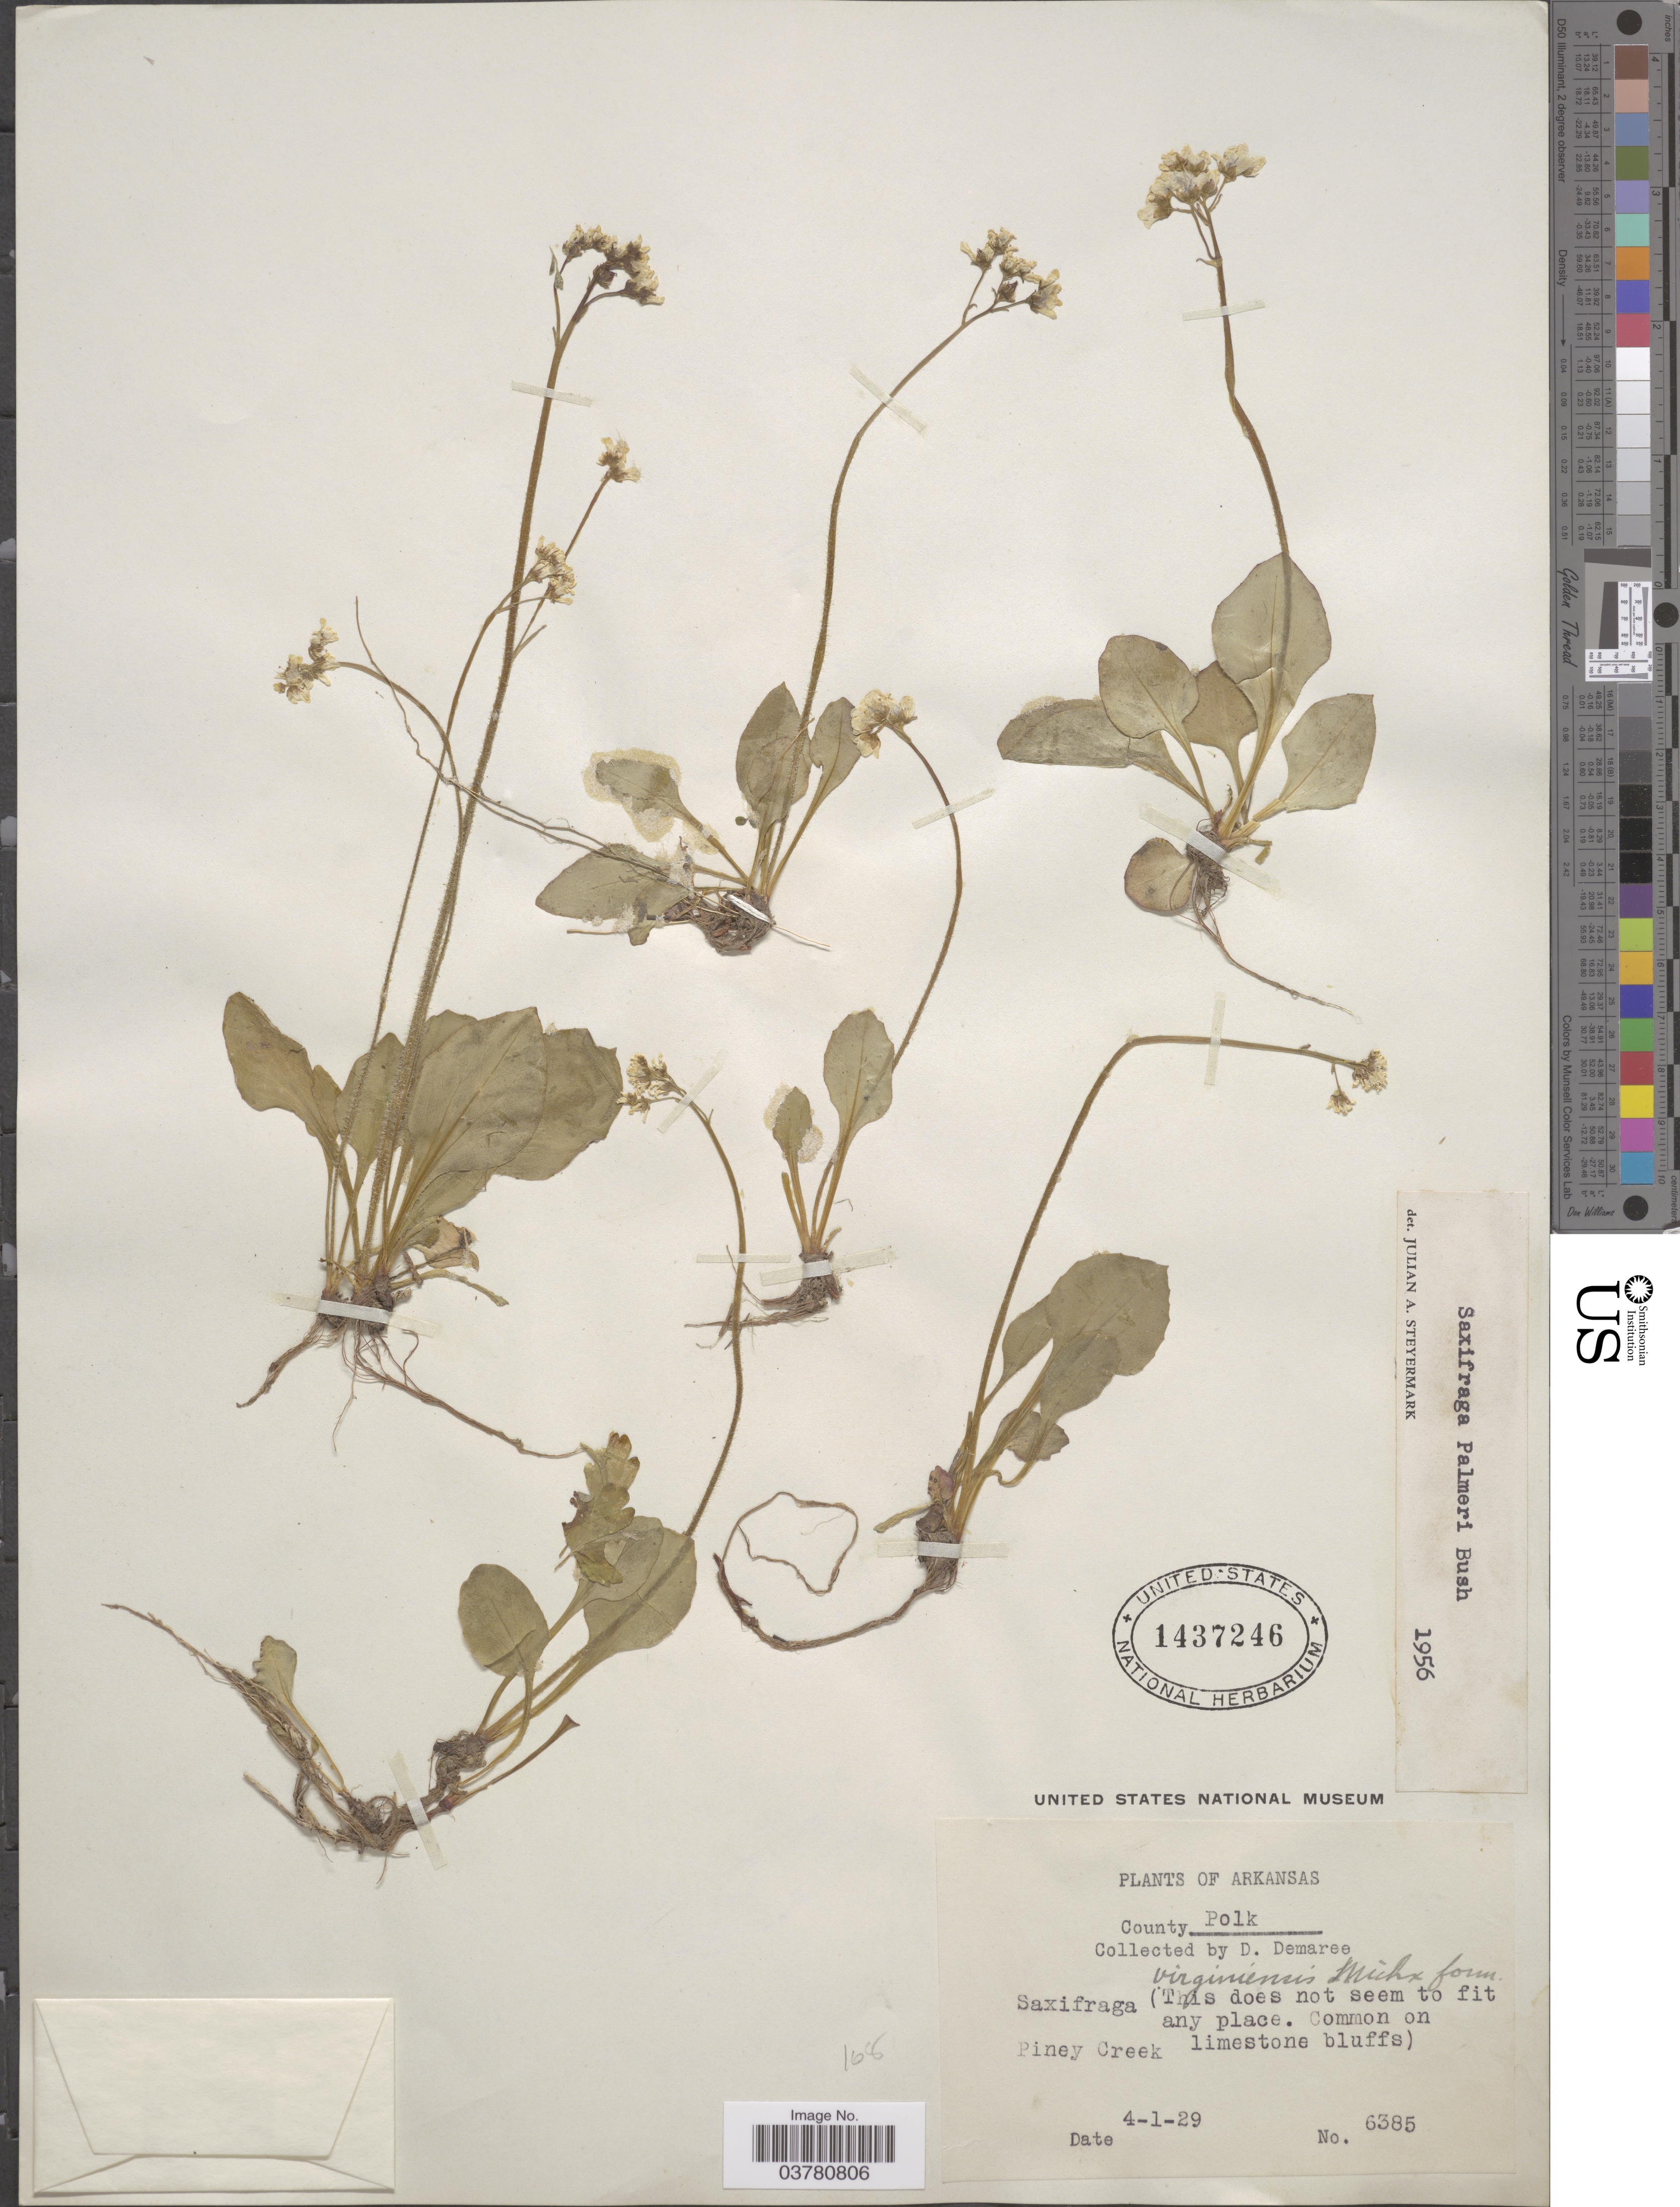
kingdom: Plantae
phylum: Tracheophyta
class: Magnoliopsida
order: Saxifragales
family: Saxifragaceae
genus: Micranthes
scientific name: Micranthes palmeri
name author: Bush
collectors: D. Demaree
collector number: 6385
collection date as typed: Transcribed d/m/y: 4/1/29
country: United States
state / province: Arkansas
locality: County Polk. Piney Creek.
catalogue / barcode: US 1437246